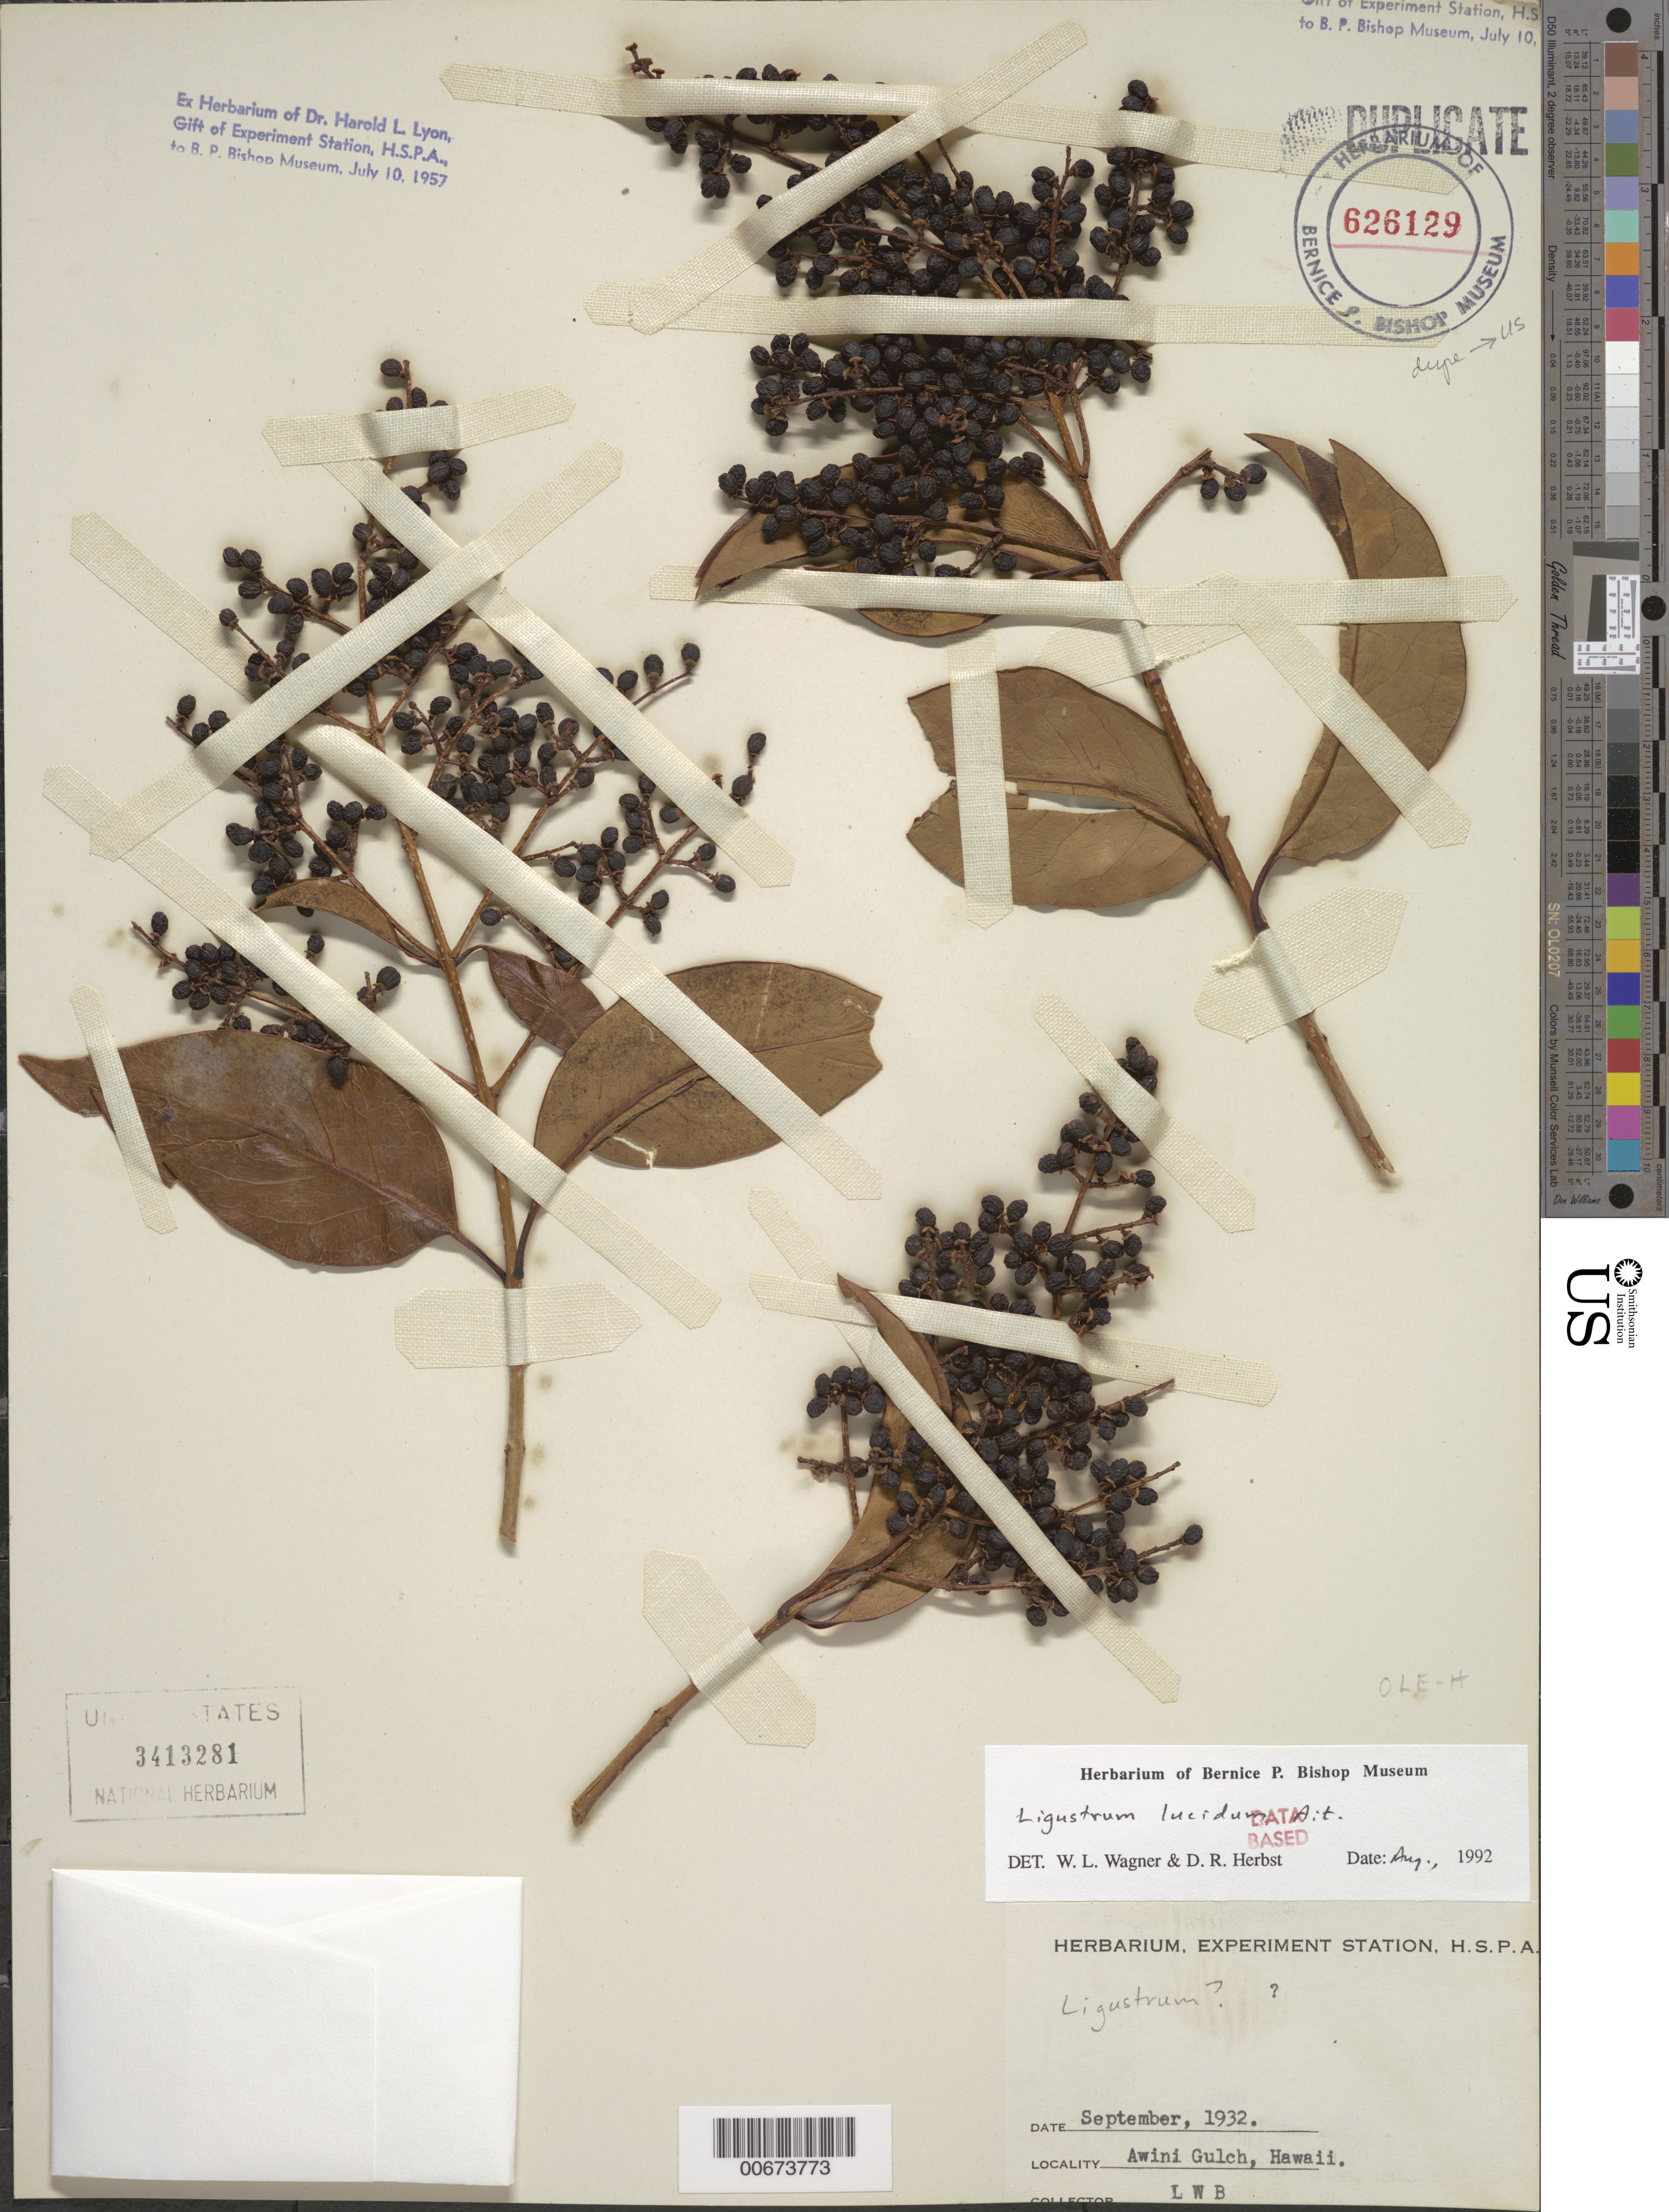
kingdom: Plantae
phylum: Tracheophyta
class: Magnoliopsida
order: Lamiales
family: Oleaceae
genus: Ligustrum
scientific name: Ligustrum lucidum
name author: W.T. Aiton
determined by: Wagner, W. L.; Herbst, D. R.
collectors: L.W.B.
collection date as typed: Sep 1932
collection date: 1932-09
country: United States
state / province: Hawaii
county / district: Hawaii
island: Hawaii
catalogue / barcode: US 3413281